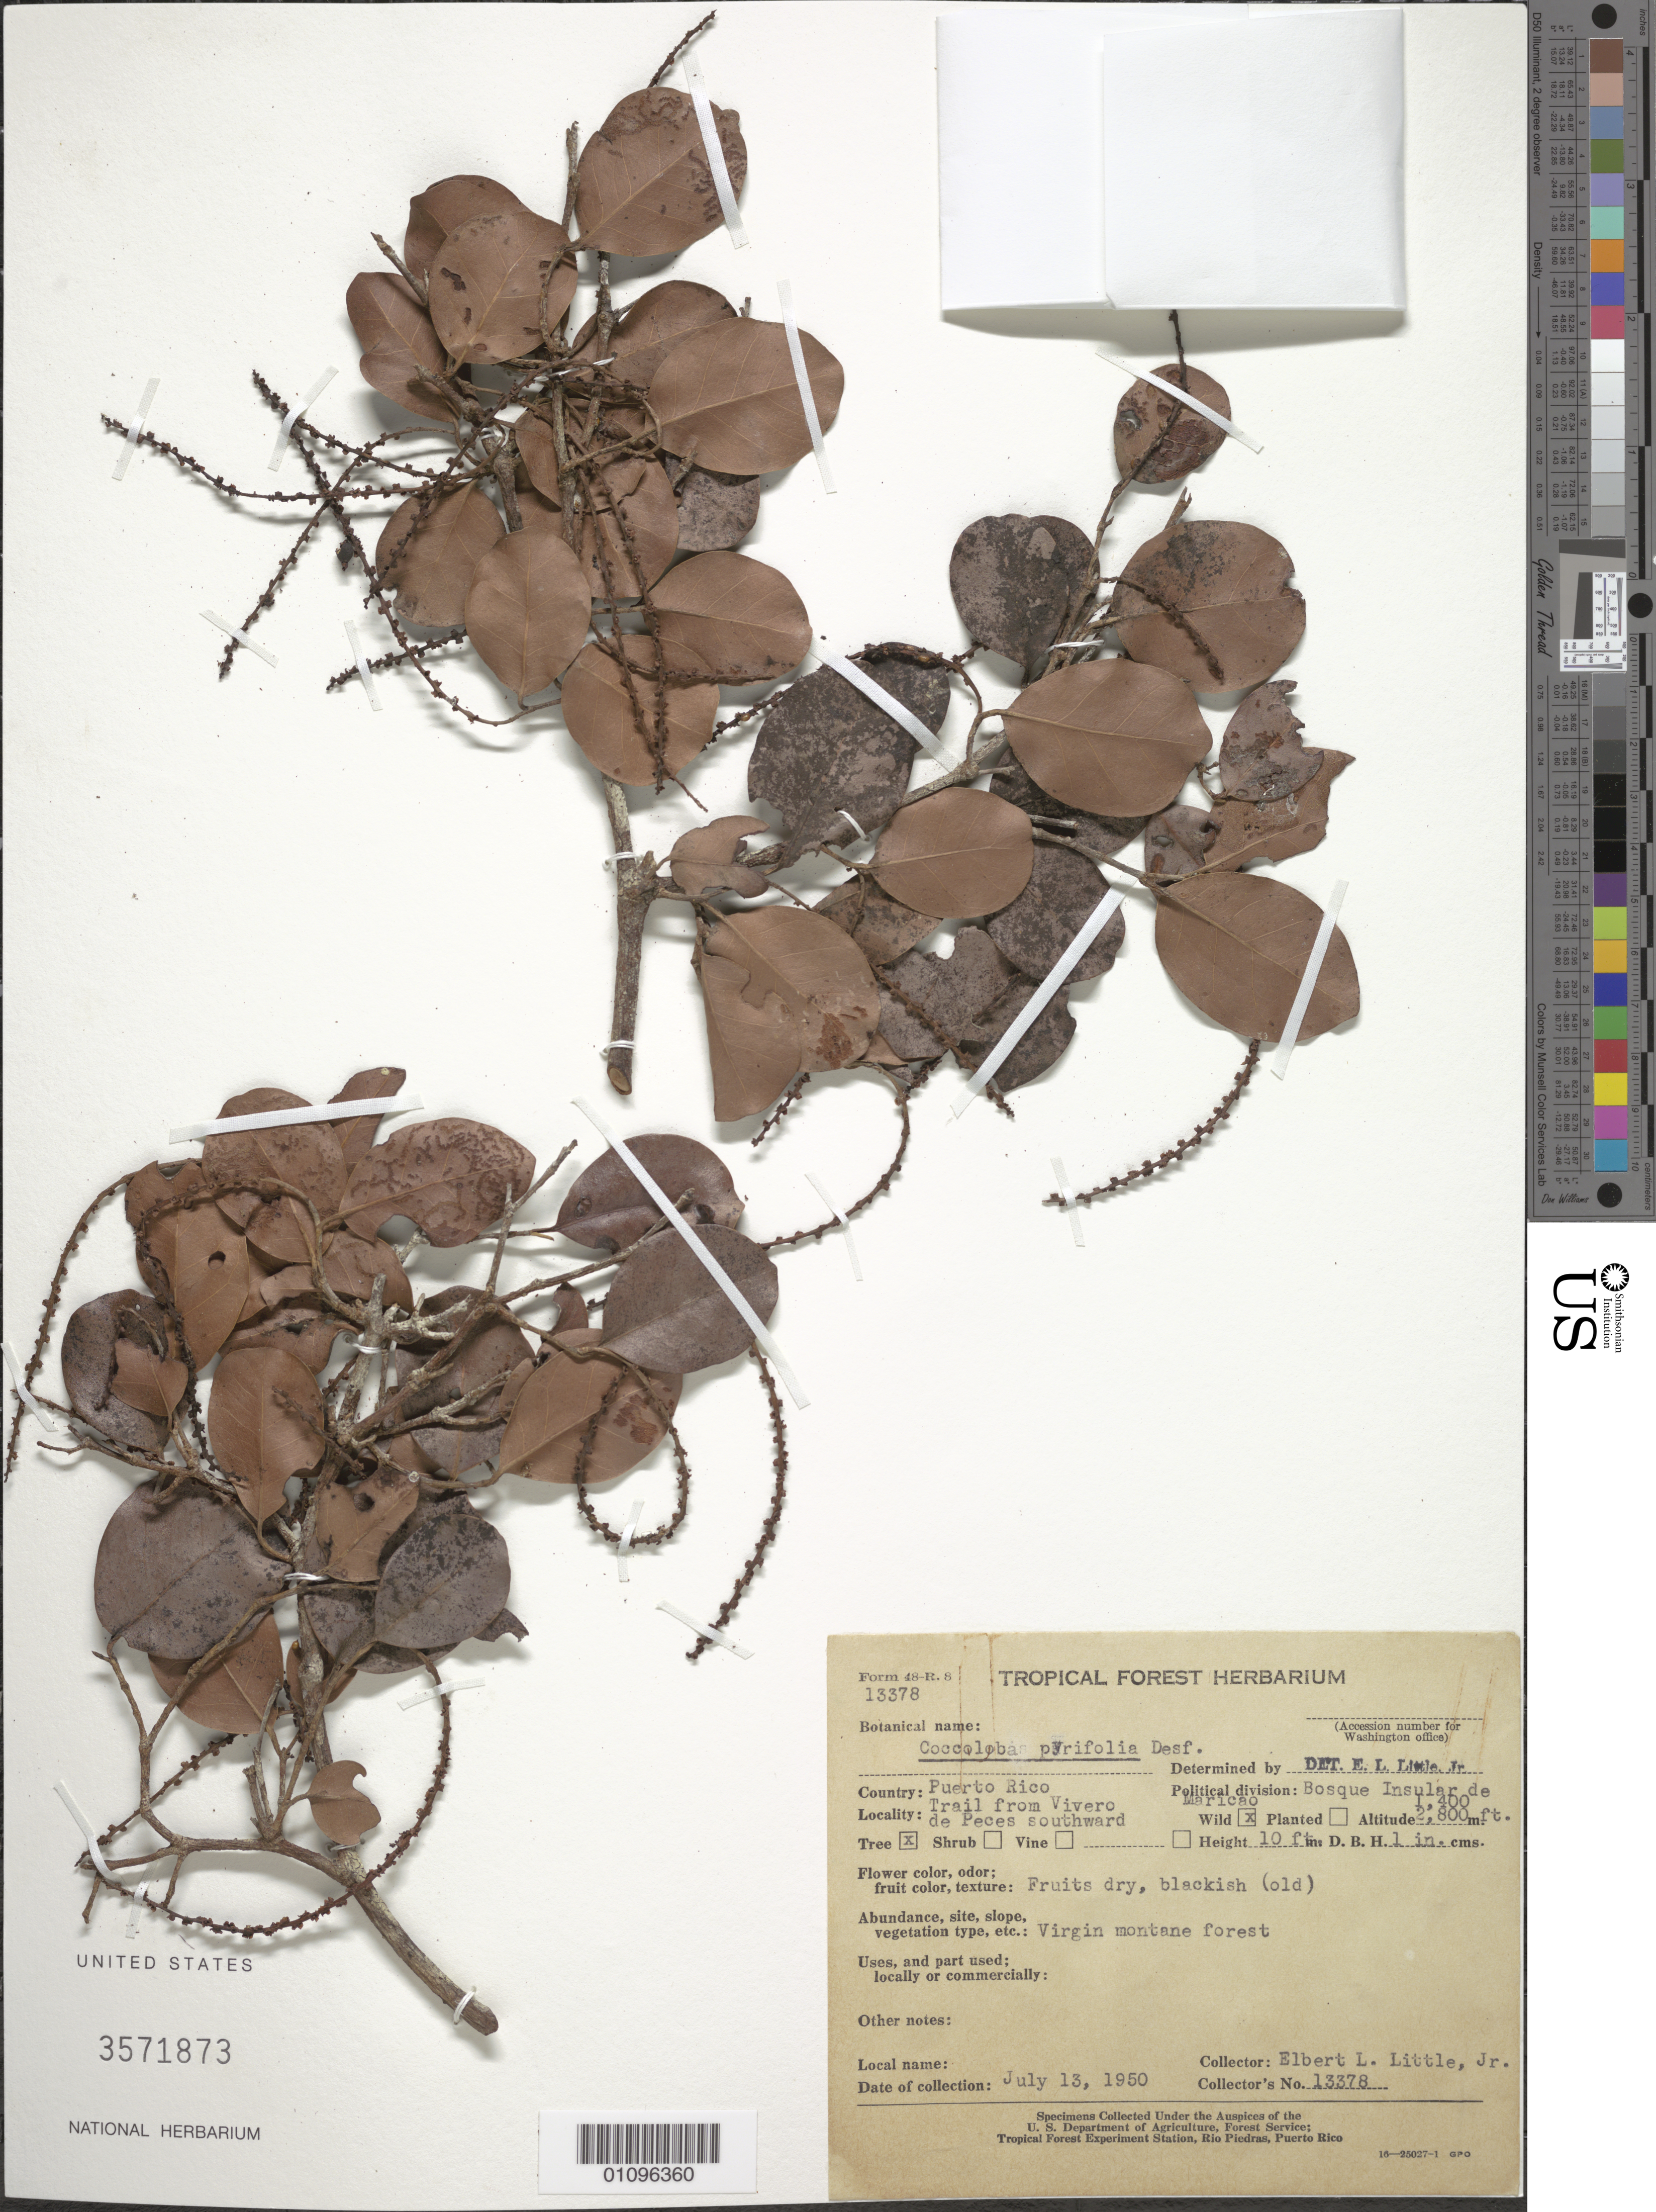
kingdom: Plantae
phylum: Tracheophyta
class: Magnoliopsida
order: Caryophyllales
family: Polygonaceae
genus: Coccoloba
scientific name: Coccoloba pyrifolia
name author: Desf.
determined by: Little, Elbert L., Jr., (FSSR), United States Department of Agriculture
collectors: E. L. Little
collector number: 13378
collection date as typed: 13 Jul 1950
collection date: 1950-07-13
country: Puerto Rico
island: Puerto Rico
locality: Bosque Insular de Maricao, trail from Vivero de Peces southward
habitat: Virgin montane forest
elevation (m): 427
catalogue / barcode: US 3571873